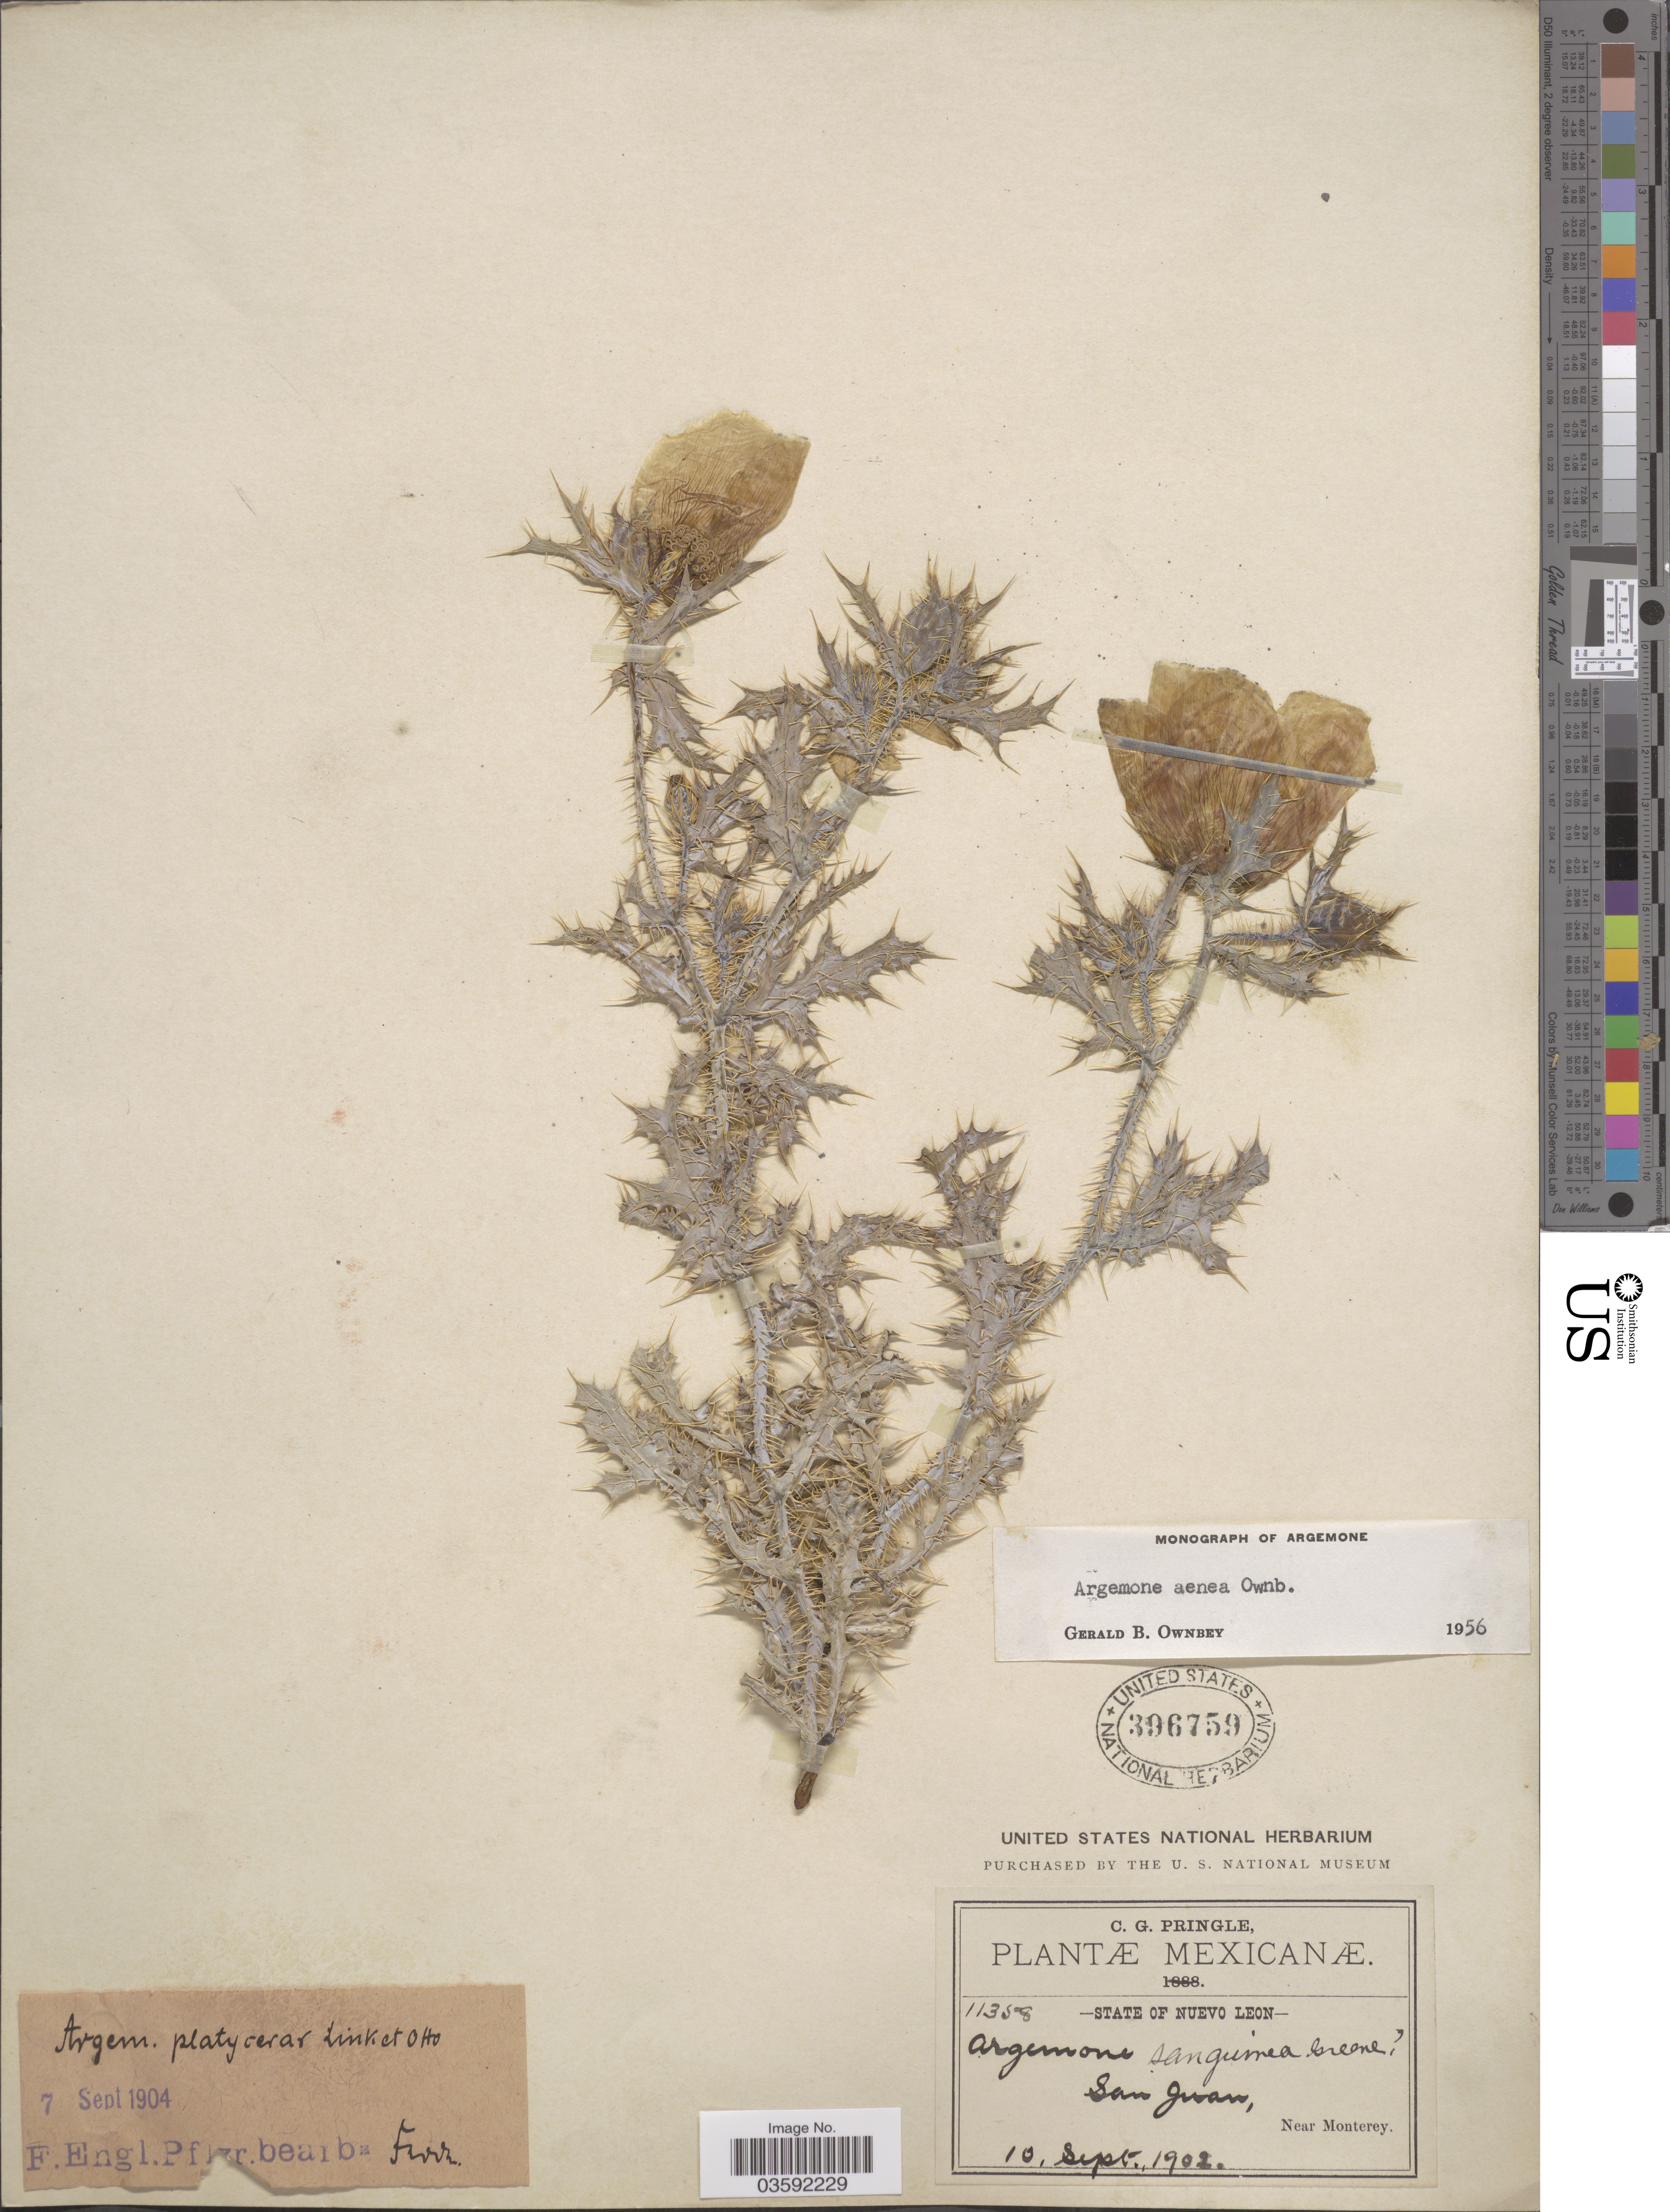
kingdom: Plantae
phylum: Tracheophyta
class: Magnoliopsida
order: Ranunculales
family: Papaveraceae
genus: Argemone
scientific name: Argemone aenea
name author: G.B. Ownbey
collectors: C. G. Pringle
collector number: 11358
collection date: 1902-09-10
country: Mexico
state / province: Nuevo León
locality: San Juan, Near Monterey.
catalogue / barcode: US 396759